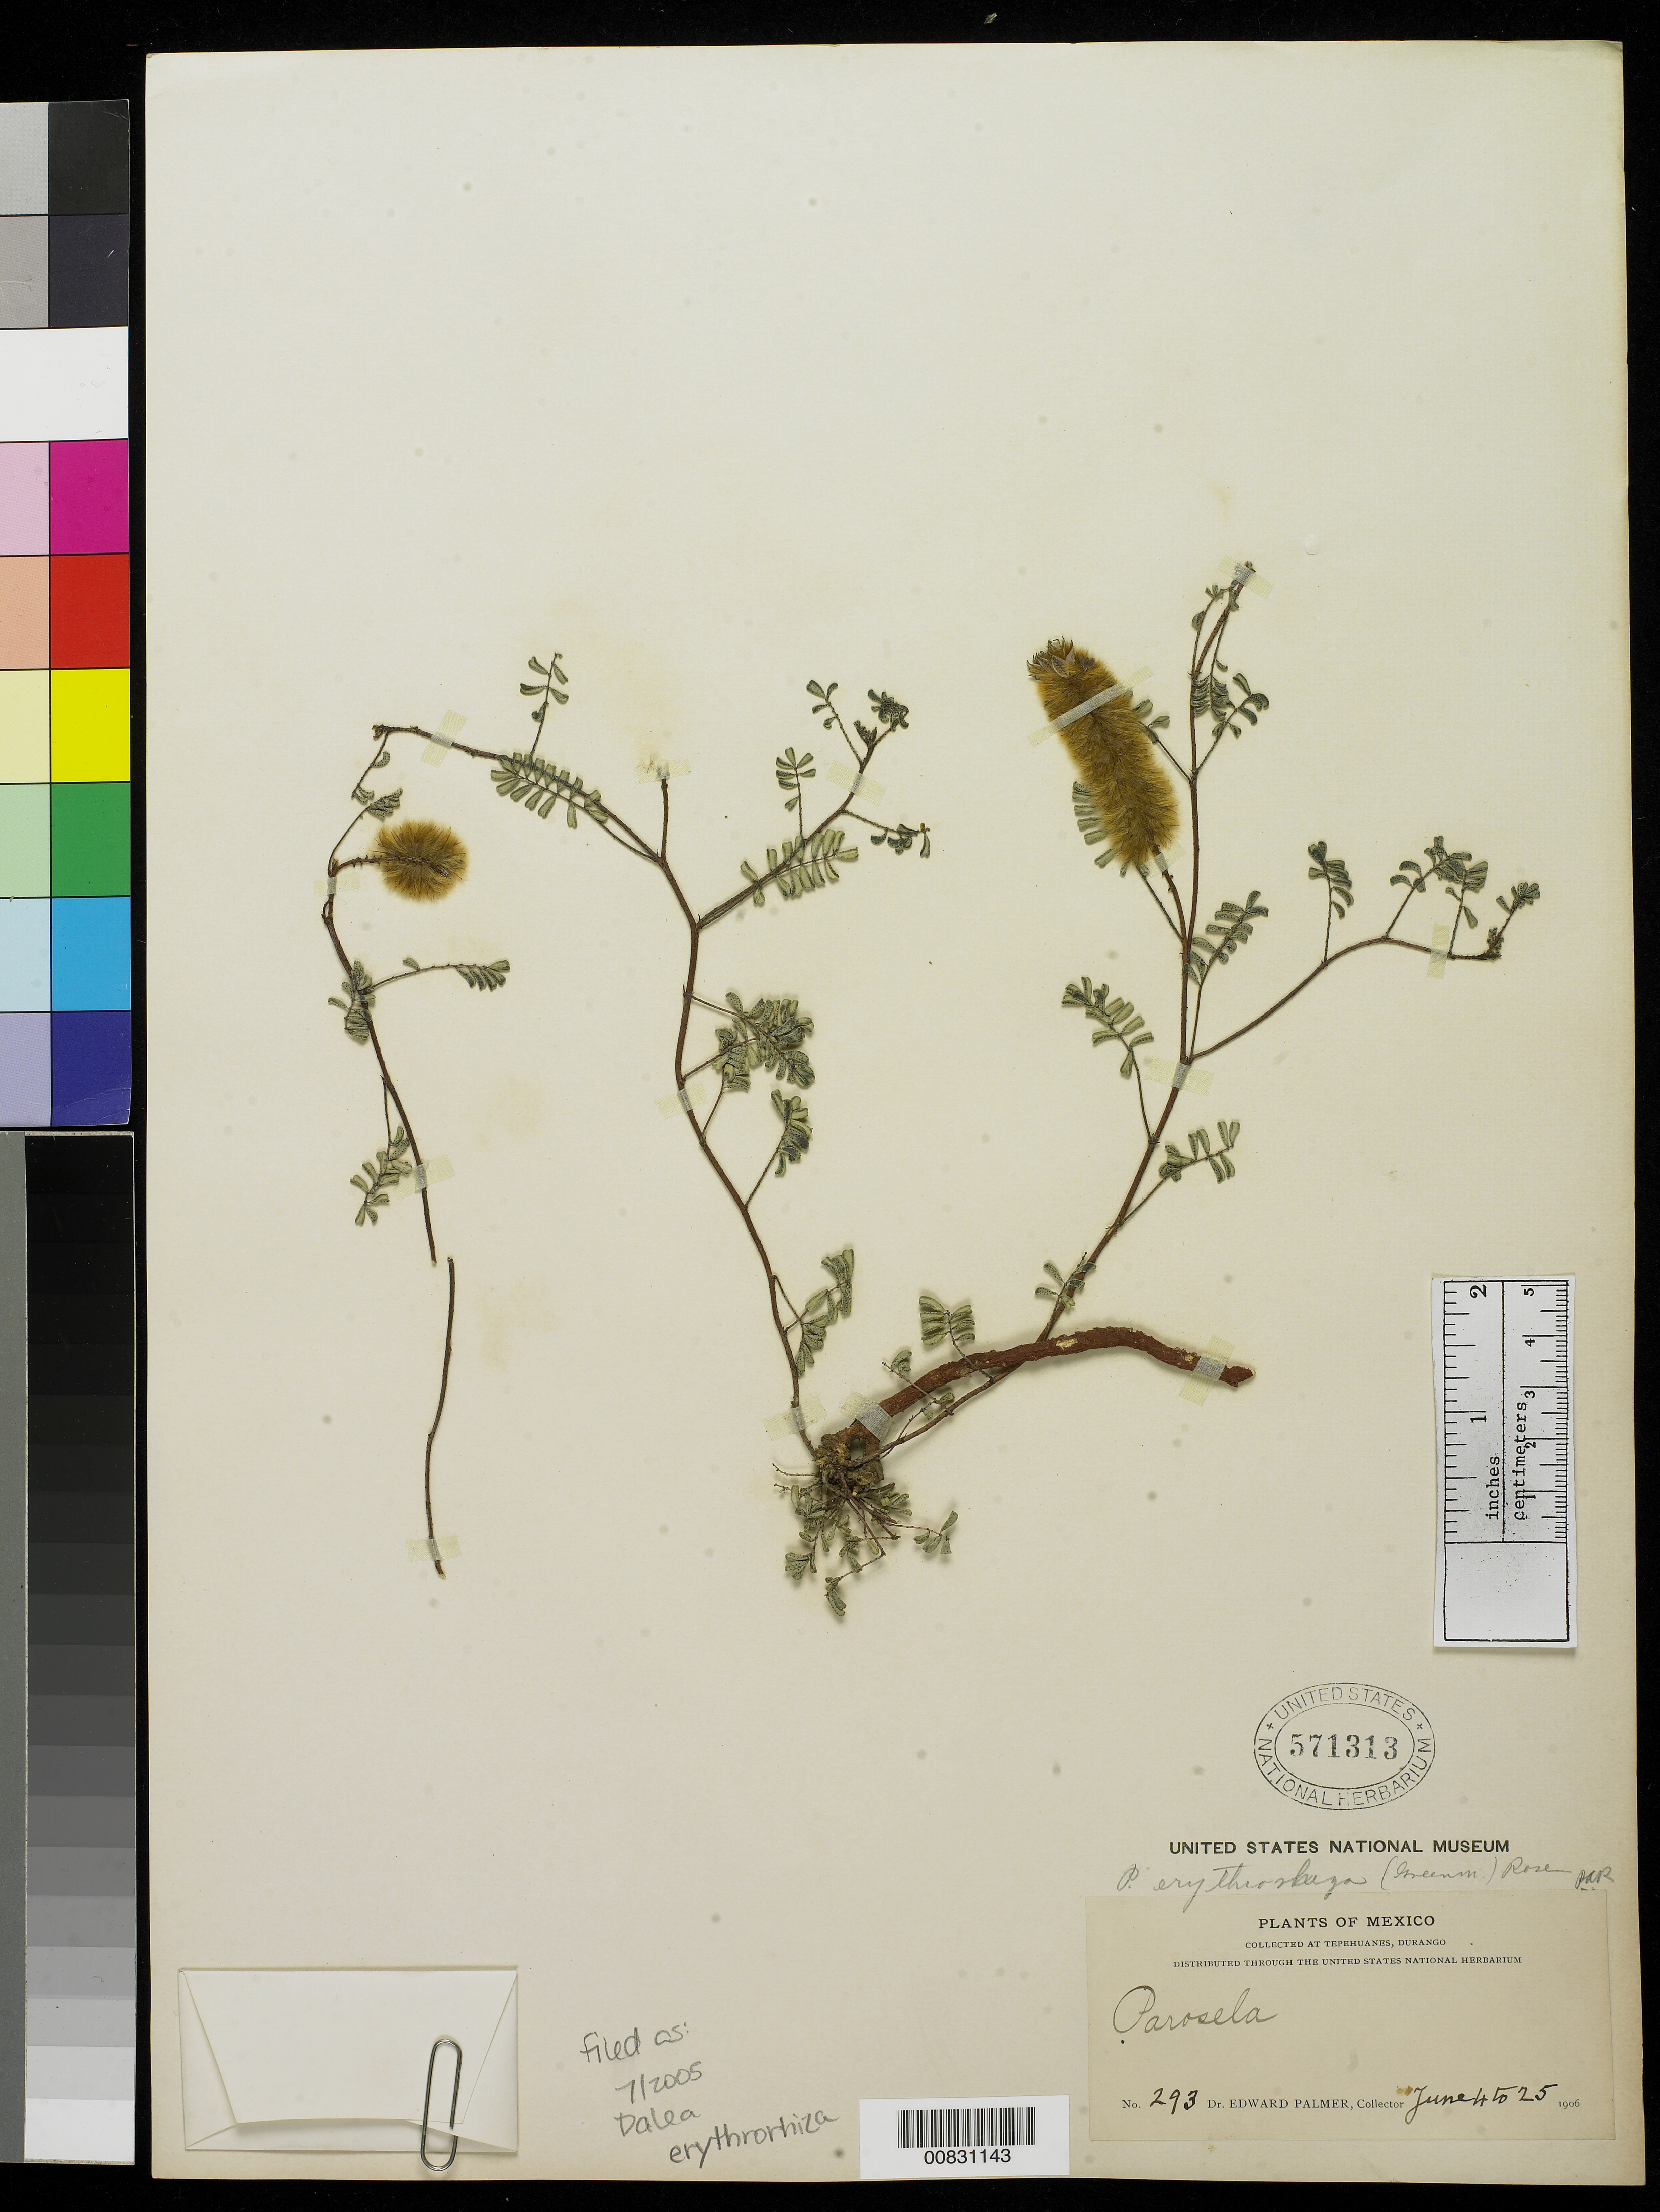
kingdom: Plantae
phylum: Tracheophyta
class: Magnoliopsida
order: Fabales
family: Fabaceae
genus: Dalea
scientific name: Dalea erythrorhiza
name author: Greenm.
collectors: E. Palmer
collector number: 293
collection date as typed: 04 Jun 1906 to 25 Jun 1906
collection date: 1906-06-04/1906-06-25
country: Mexico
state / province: Durango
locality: Tepehuanes, Durango.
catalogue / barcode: US 571313